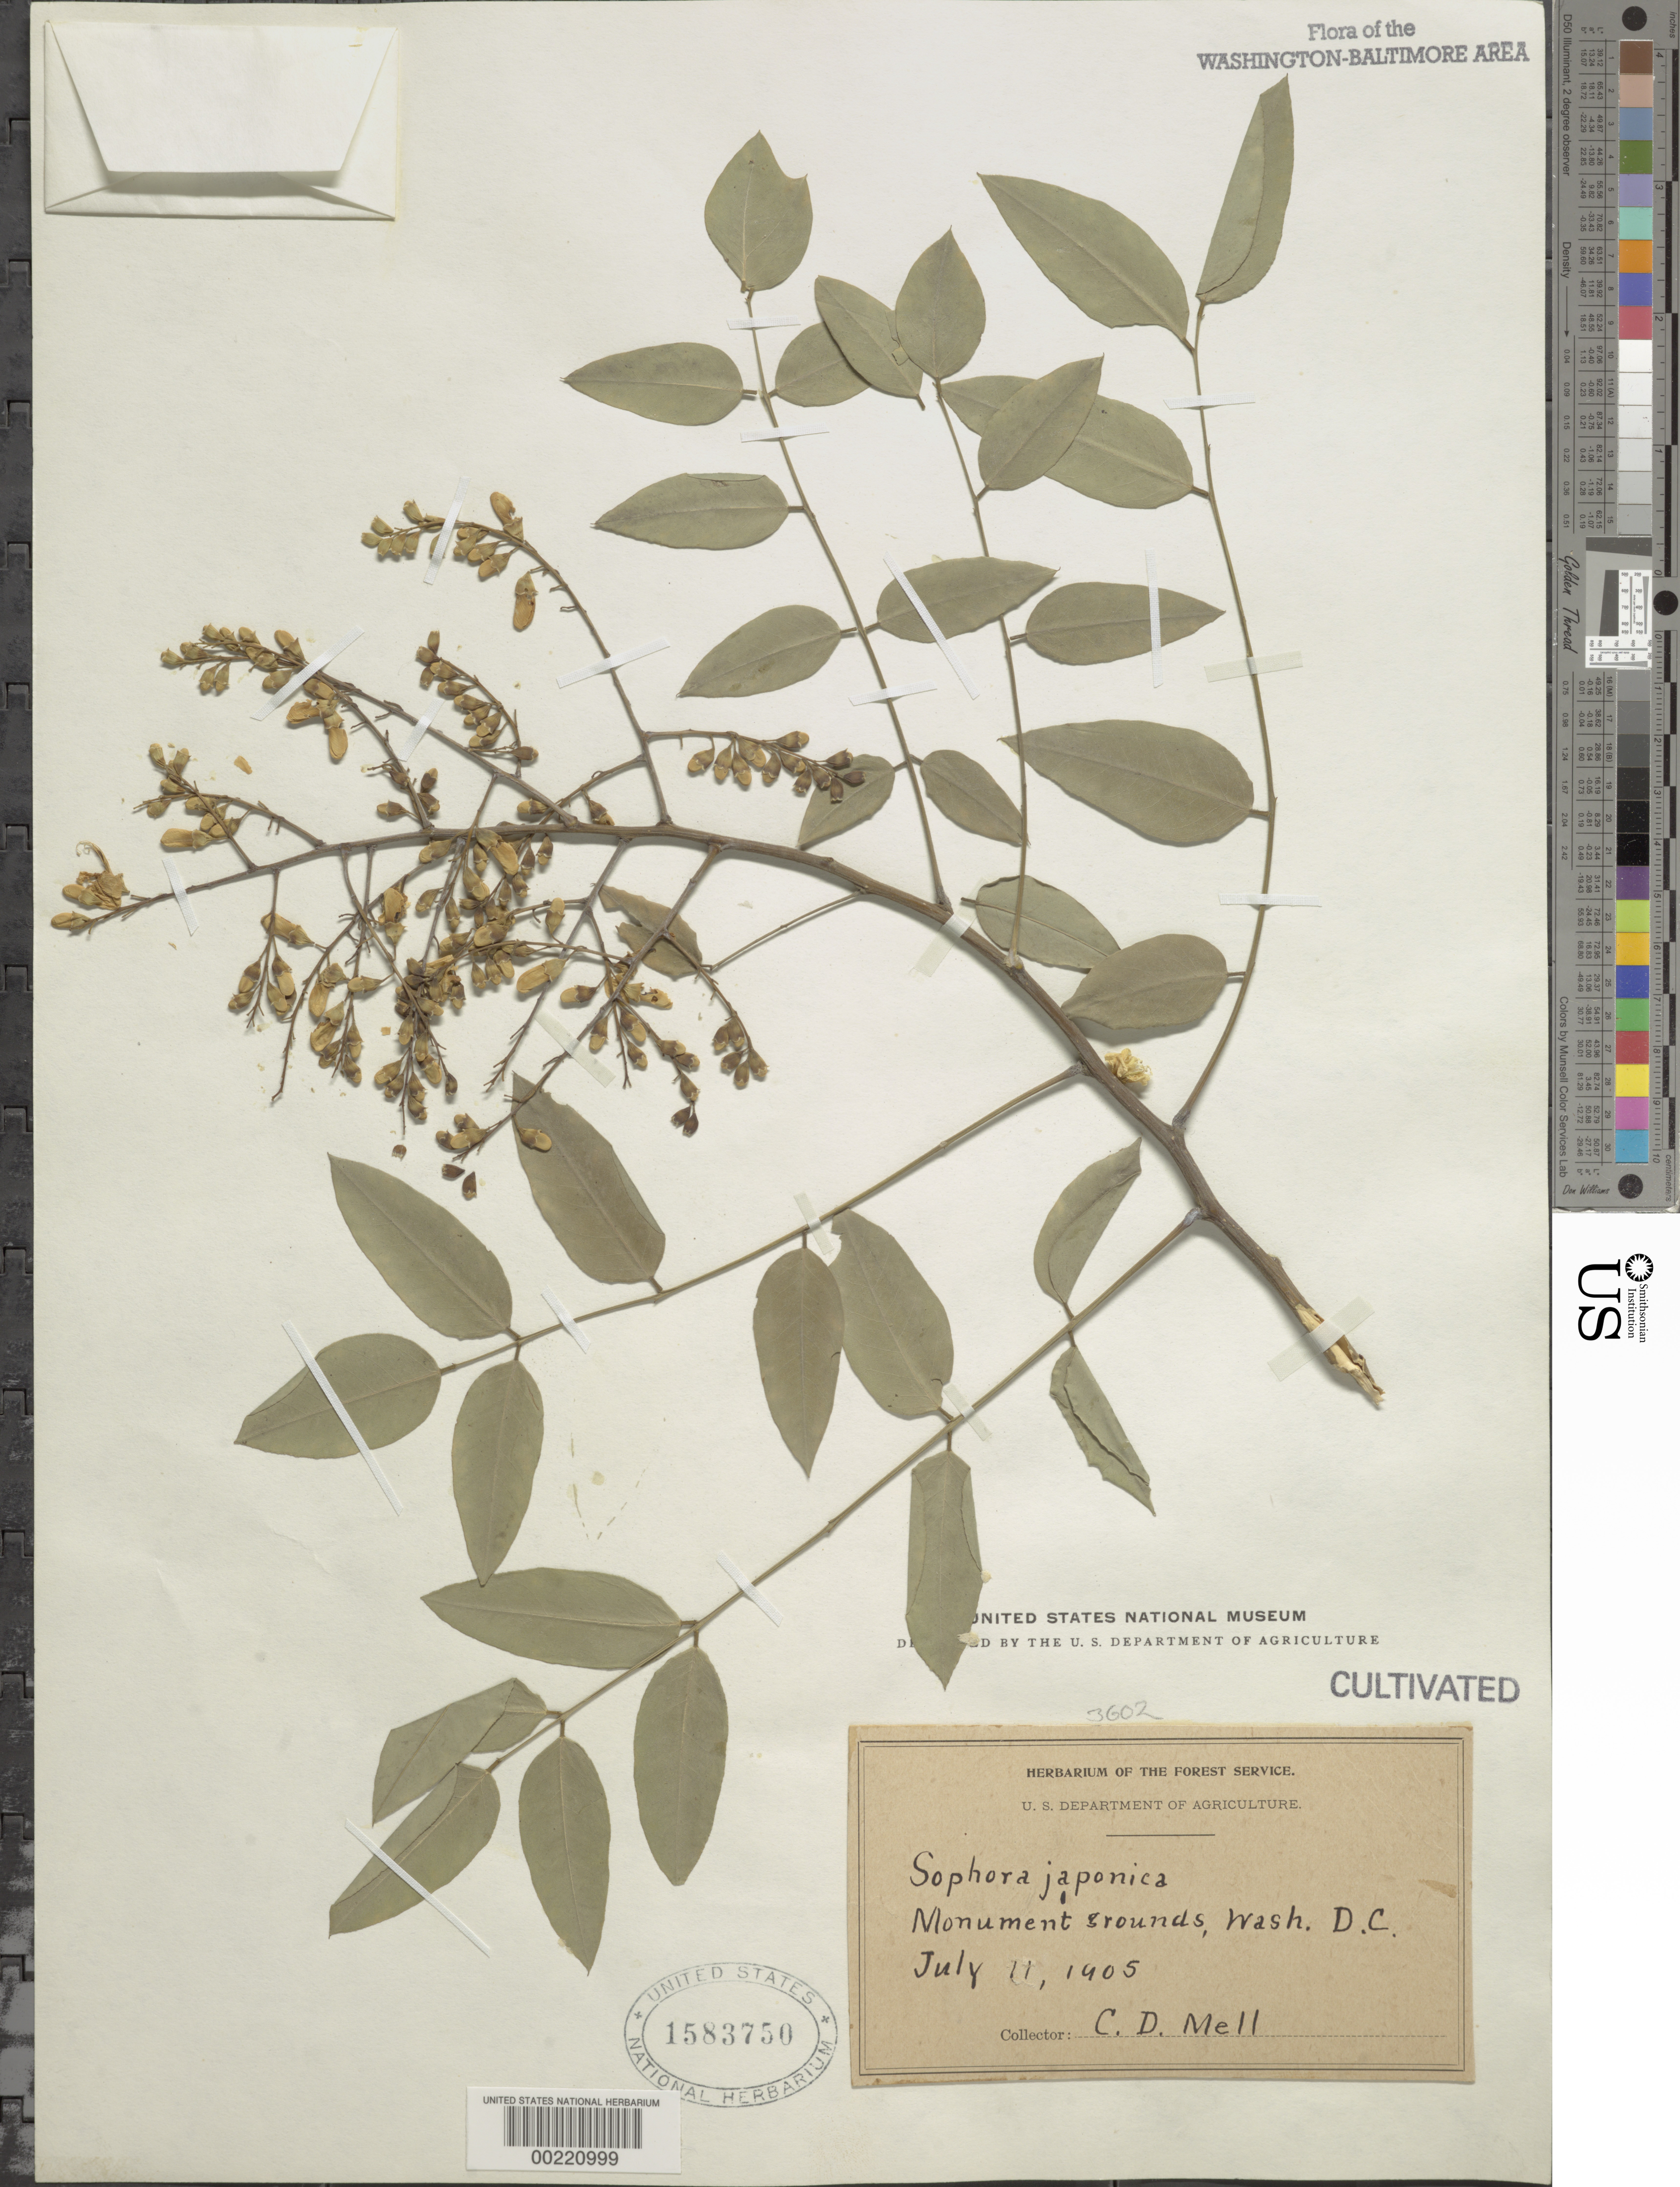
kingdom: Plantae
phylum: Tracheophyta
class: Magnoliopsida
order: Fabales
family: Fabaceae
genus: Sophora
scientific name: Sophora japonica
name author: L.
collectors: C. D. Mell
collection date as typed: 11 Jul 1905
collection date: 1905-07-11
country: United States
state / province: District of Columbia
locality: Monument grounds, Washington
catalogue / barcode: US 1583750